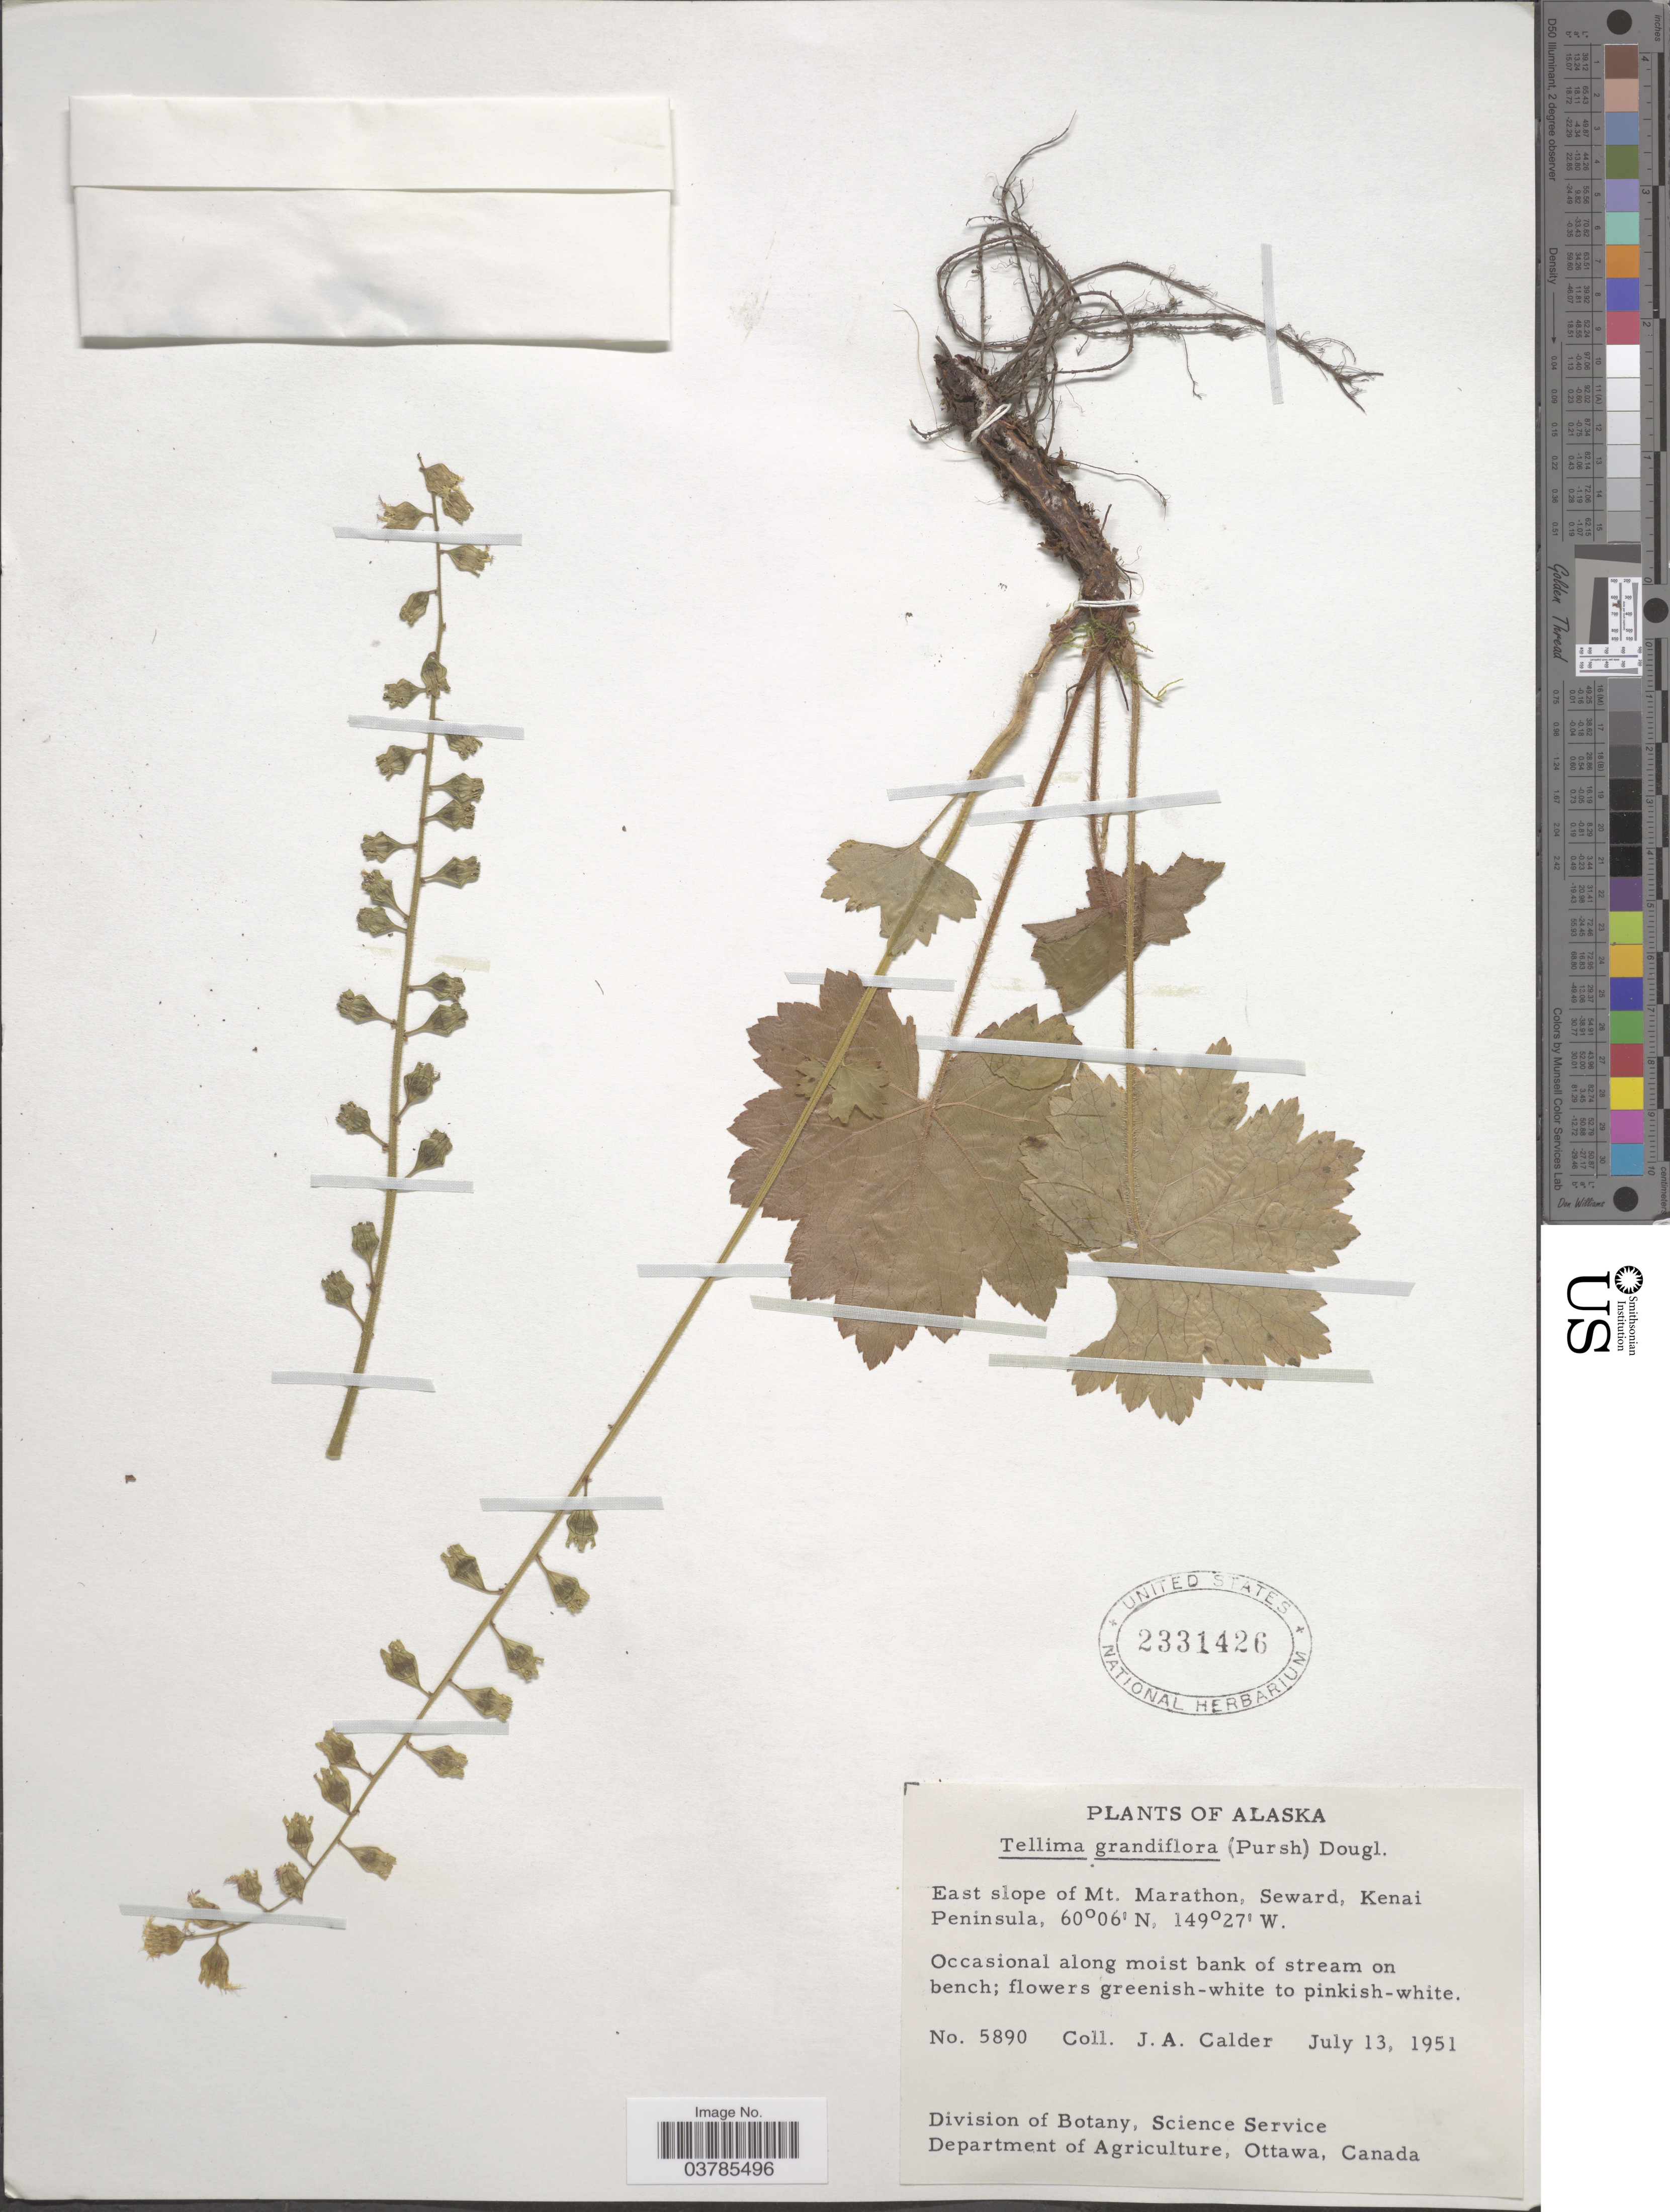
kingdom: Plantae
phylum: Tracheophyta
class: Magnoliopsida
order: Saxifragales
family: Saxifragaceae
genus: Tellima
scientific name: Tellima grandiflora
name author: (Pursh) Douglas ex Lindl.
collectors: J. A. Calder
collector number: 5890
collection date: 1951-07-13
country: United States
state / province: Alaska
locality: East slope of Mt. Marathon, Seward, Kenai Peninsula.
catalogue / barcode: US 2331426